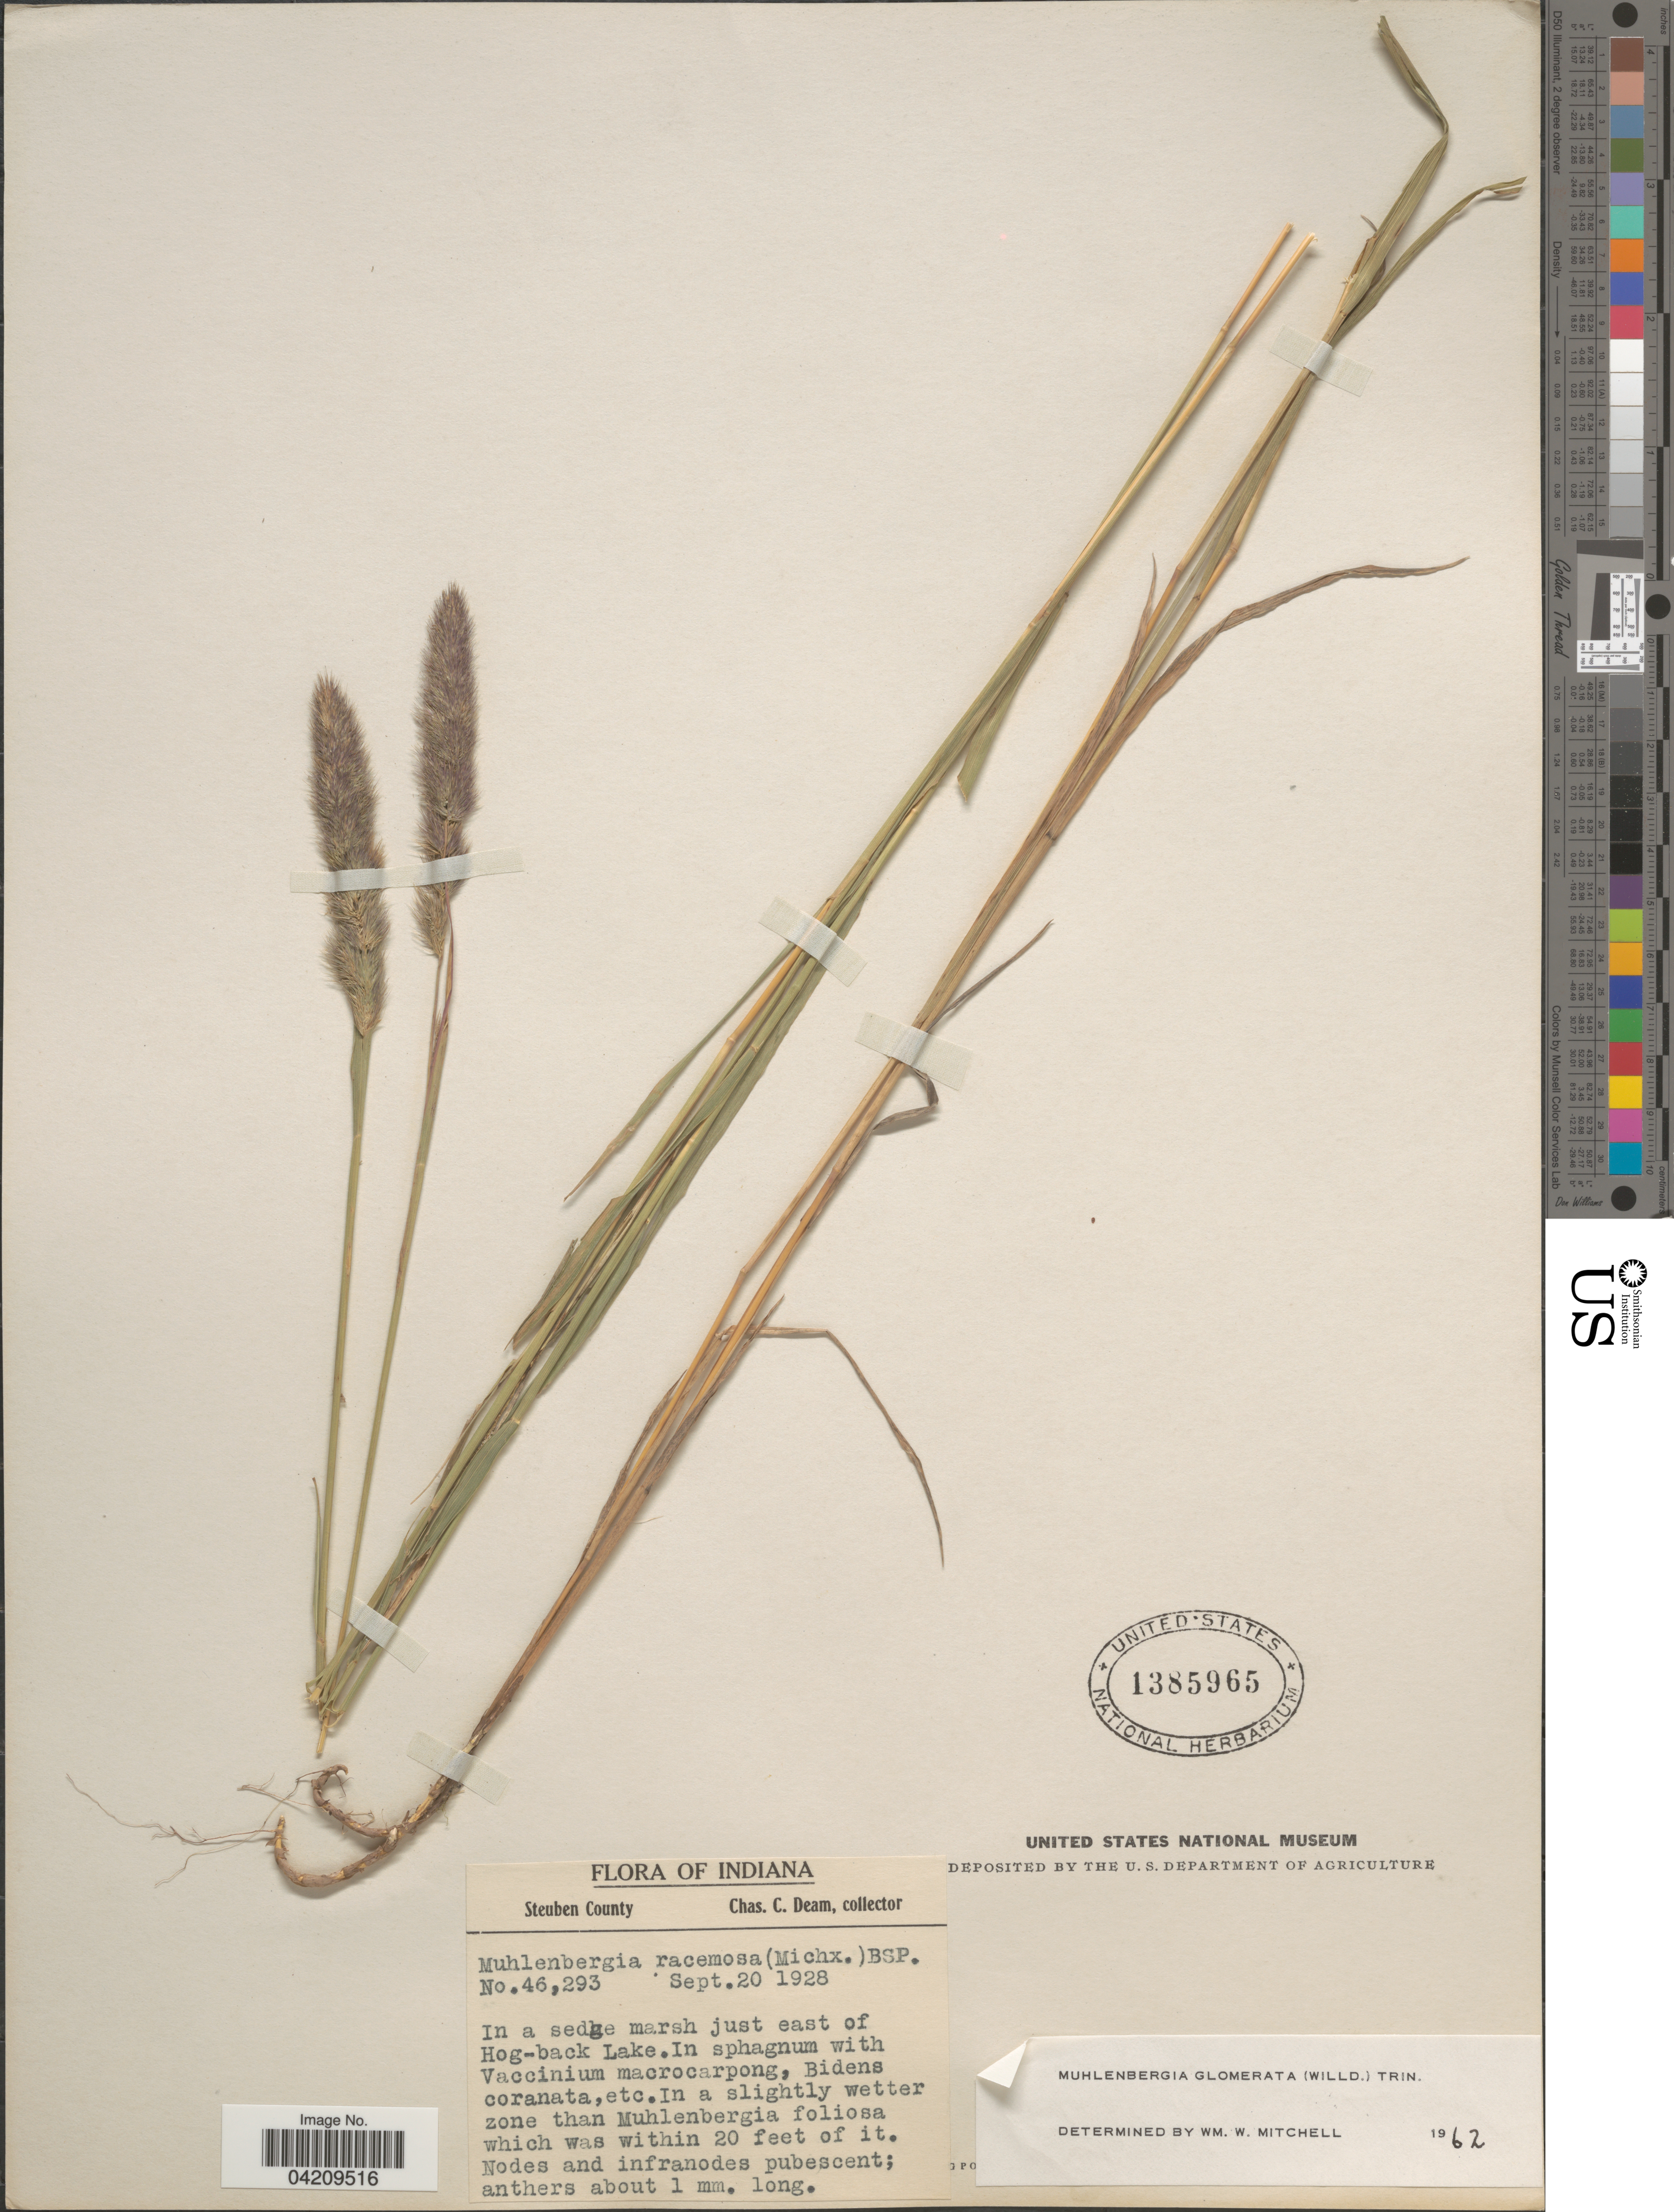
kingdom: Plantae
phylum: Tracheophyta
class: Liliopsida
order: Poales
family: Poaceae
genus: Muhlenbergia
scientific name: Muhlenbergia glomerata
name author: (Willd.) Trin.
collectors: C. C. Deam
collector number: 46293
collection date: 1928-09-20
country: United States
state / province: Indiana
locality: Steuben County. In a sedge marsh just east of Hog-back Lake.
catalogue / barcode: US 1385965